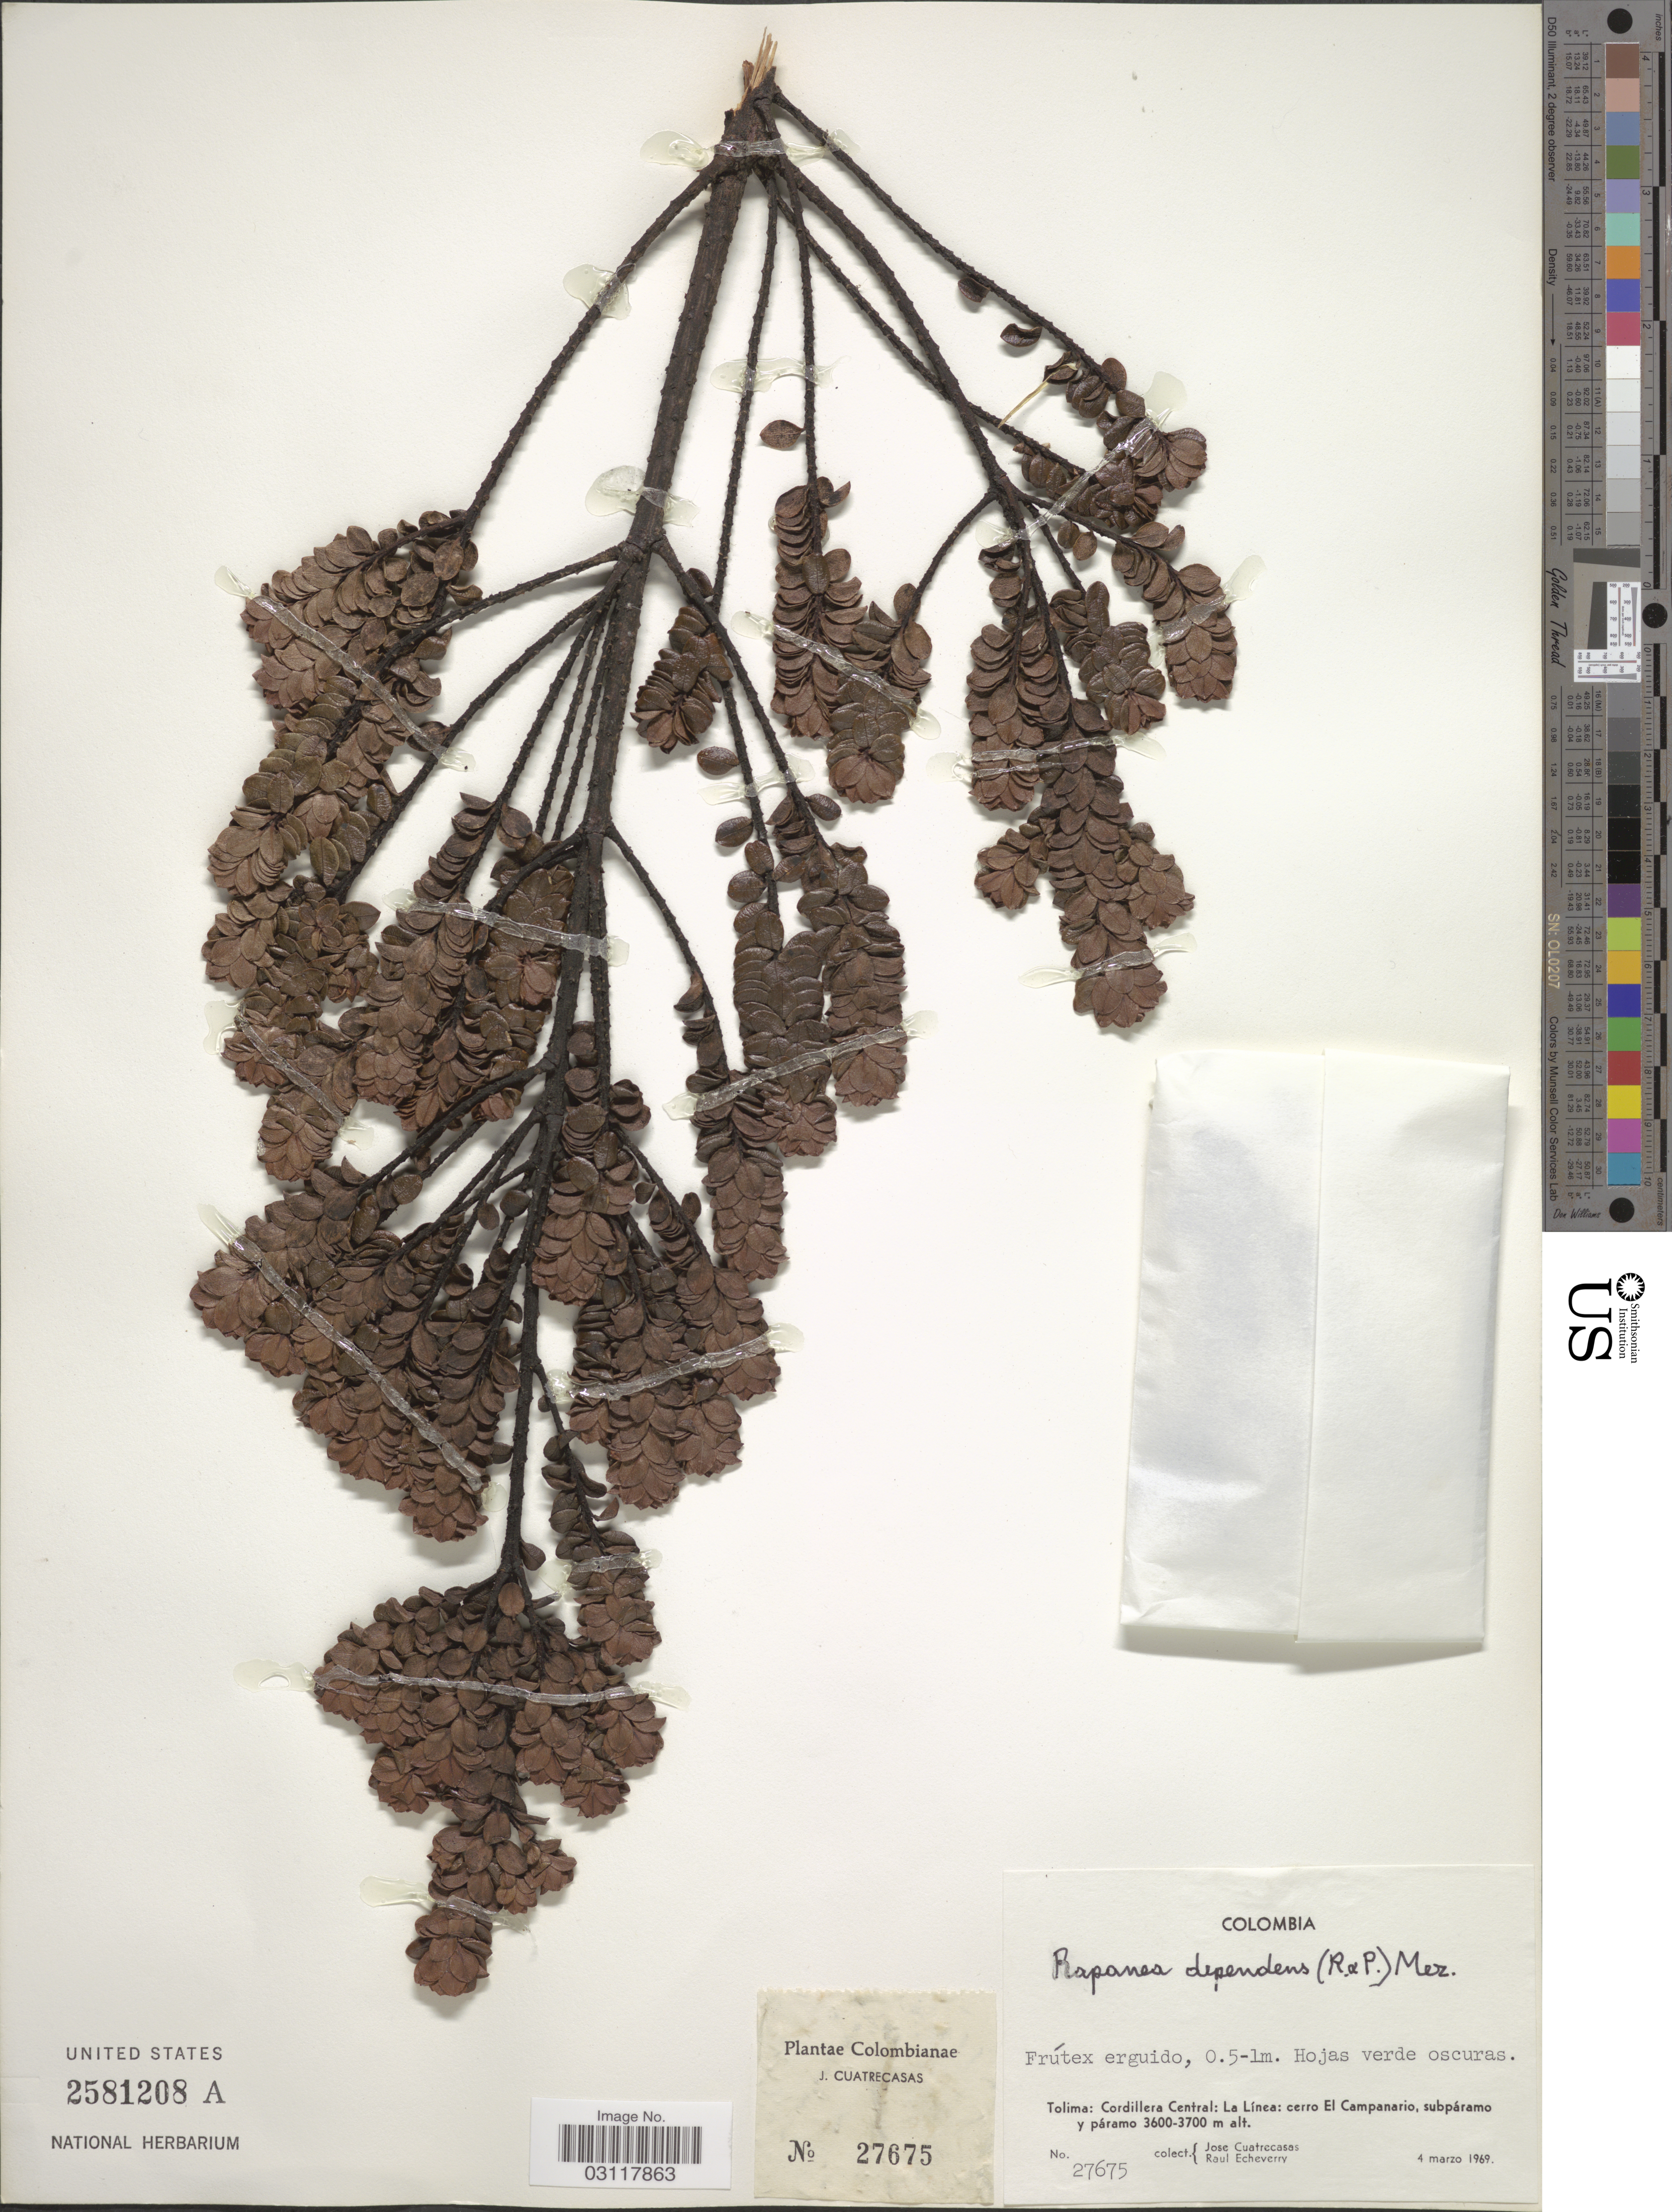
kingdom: Plantae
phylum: Tracheophyta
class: Magnoliopsida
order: Ericales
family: Primulaceae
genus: Rapanea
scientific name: Rapanea dependens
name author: (Ruiz & Pav.) Mez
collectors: J. Cuatrecasas & R. Echeverry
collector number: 27675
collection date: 1969-03-04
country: Colombia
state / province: Tolima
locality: Cordillera Central: La Línea: cerro El Campanario, subpáramo y páramo.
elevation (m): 3600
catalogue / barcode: US 2581208A